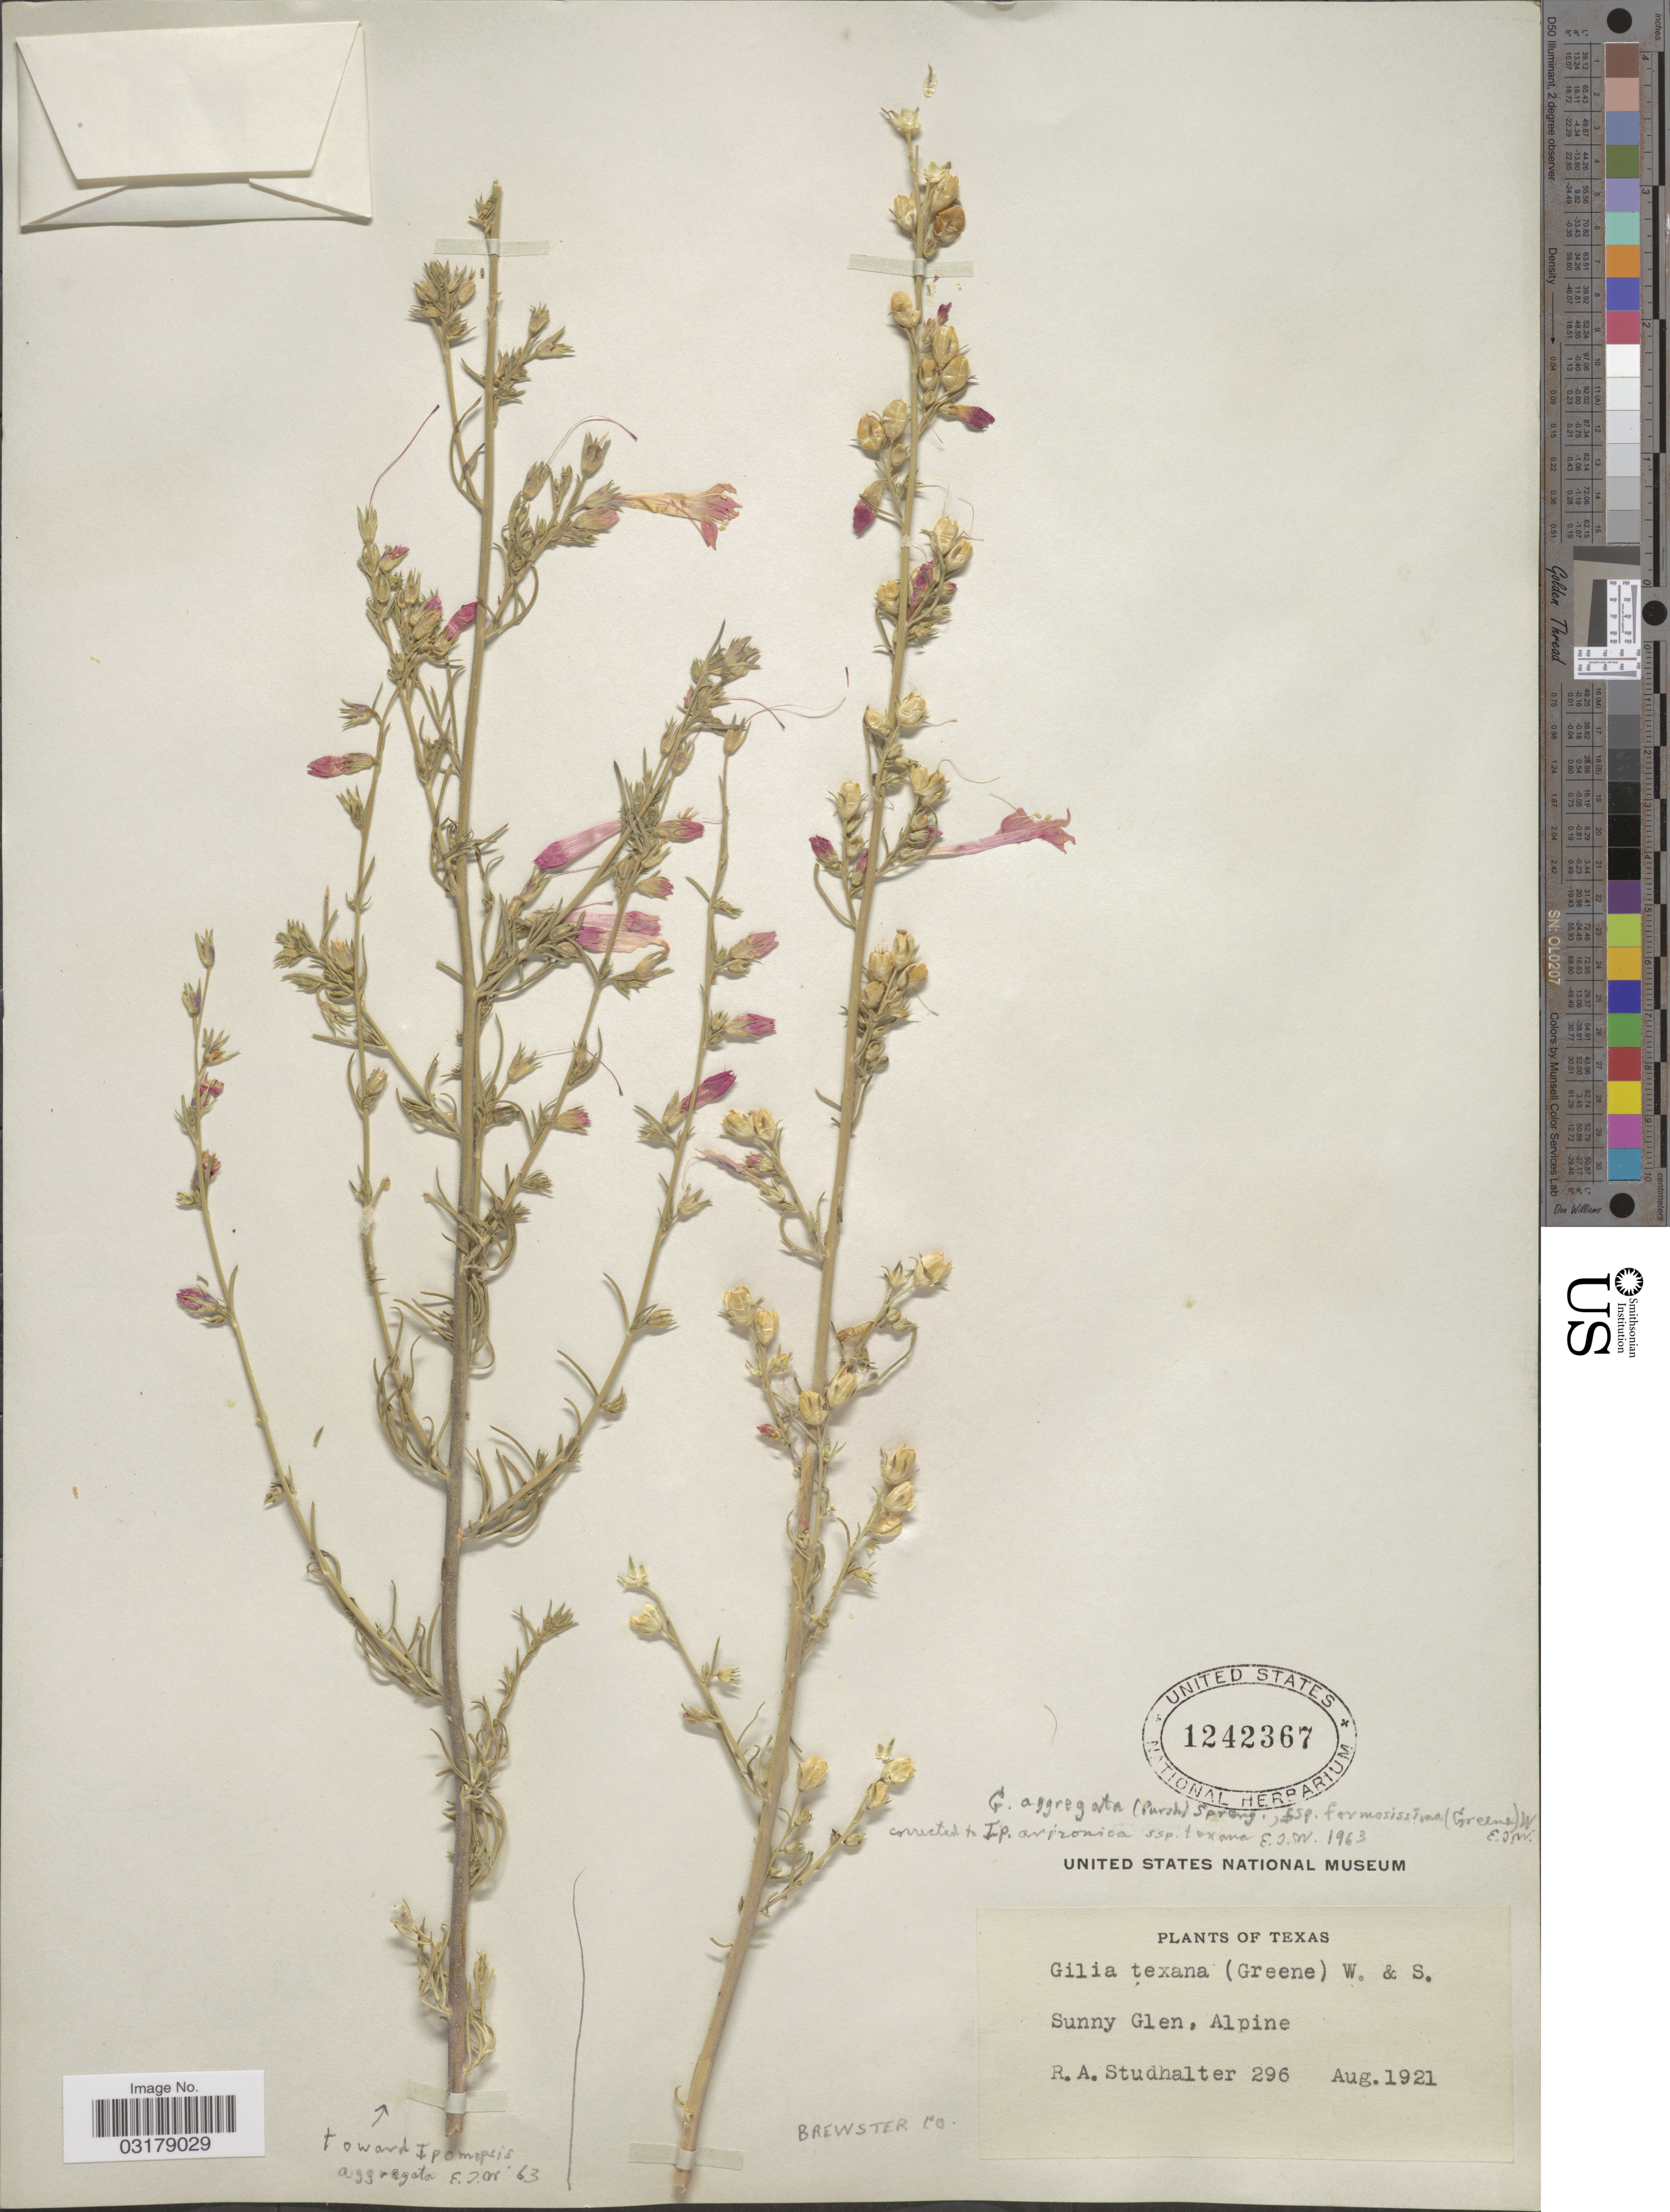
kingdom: Plantae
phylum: Tracheophyta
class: Magnoliopsida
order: Ericales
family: Polemoniaceae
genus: Ipomopsis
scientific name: Ipomopsis aggregata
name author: (Pursh) V.E. Grant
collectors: R. Studhalter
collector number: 296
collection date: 1921-08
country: United States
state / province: Texas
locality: Sunny Gles, Alpine. Brewster Co.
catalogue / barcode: US 1242367